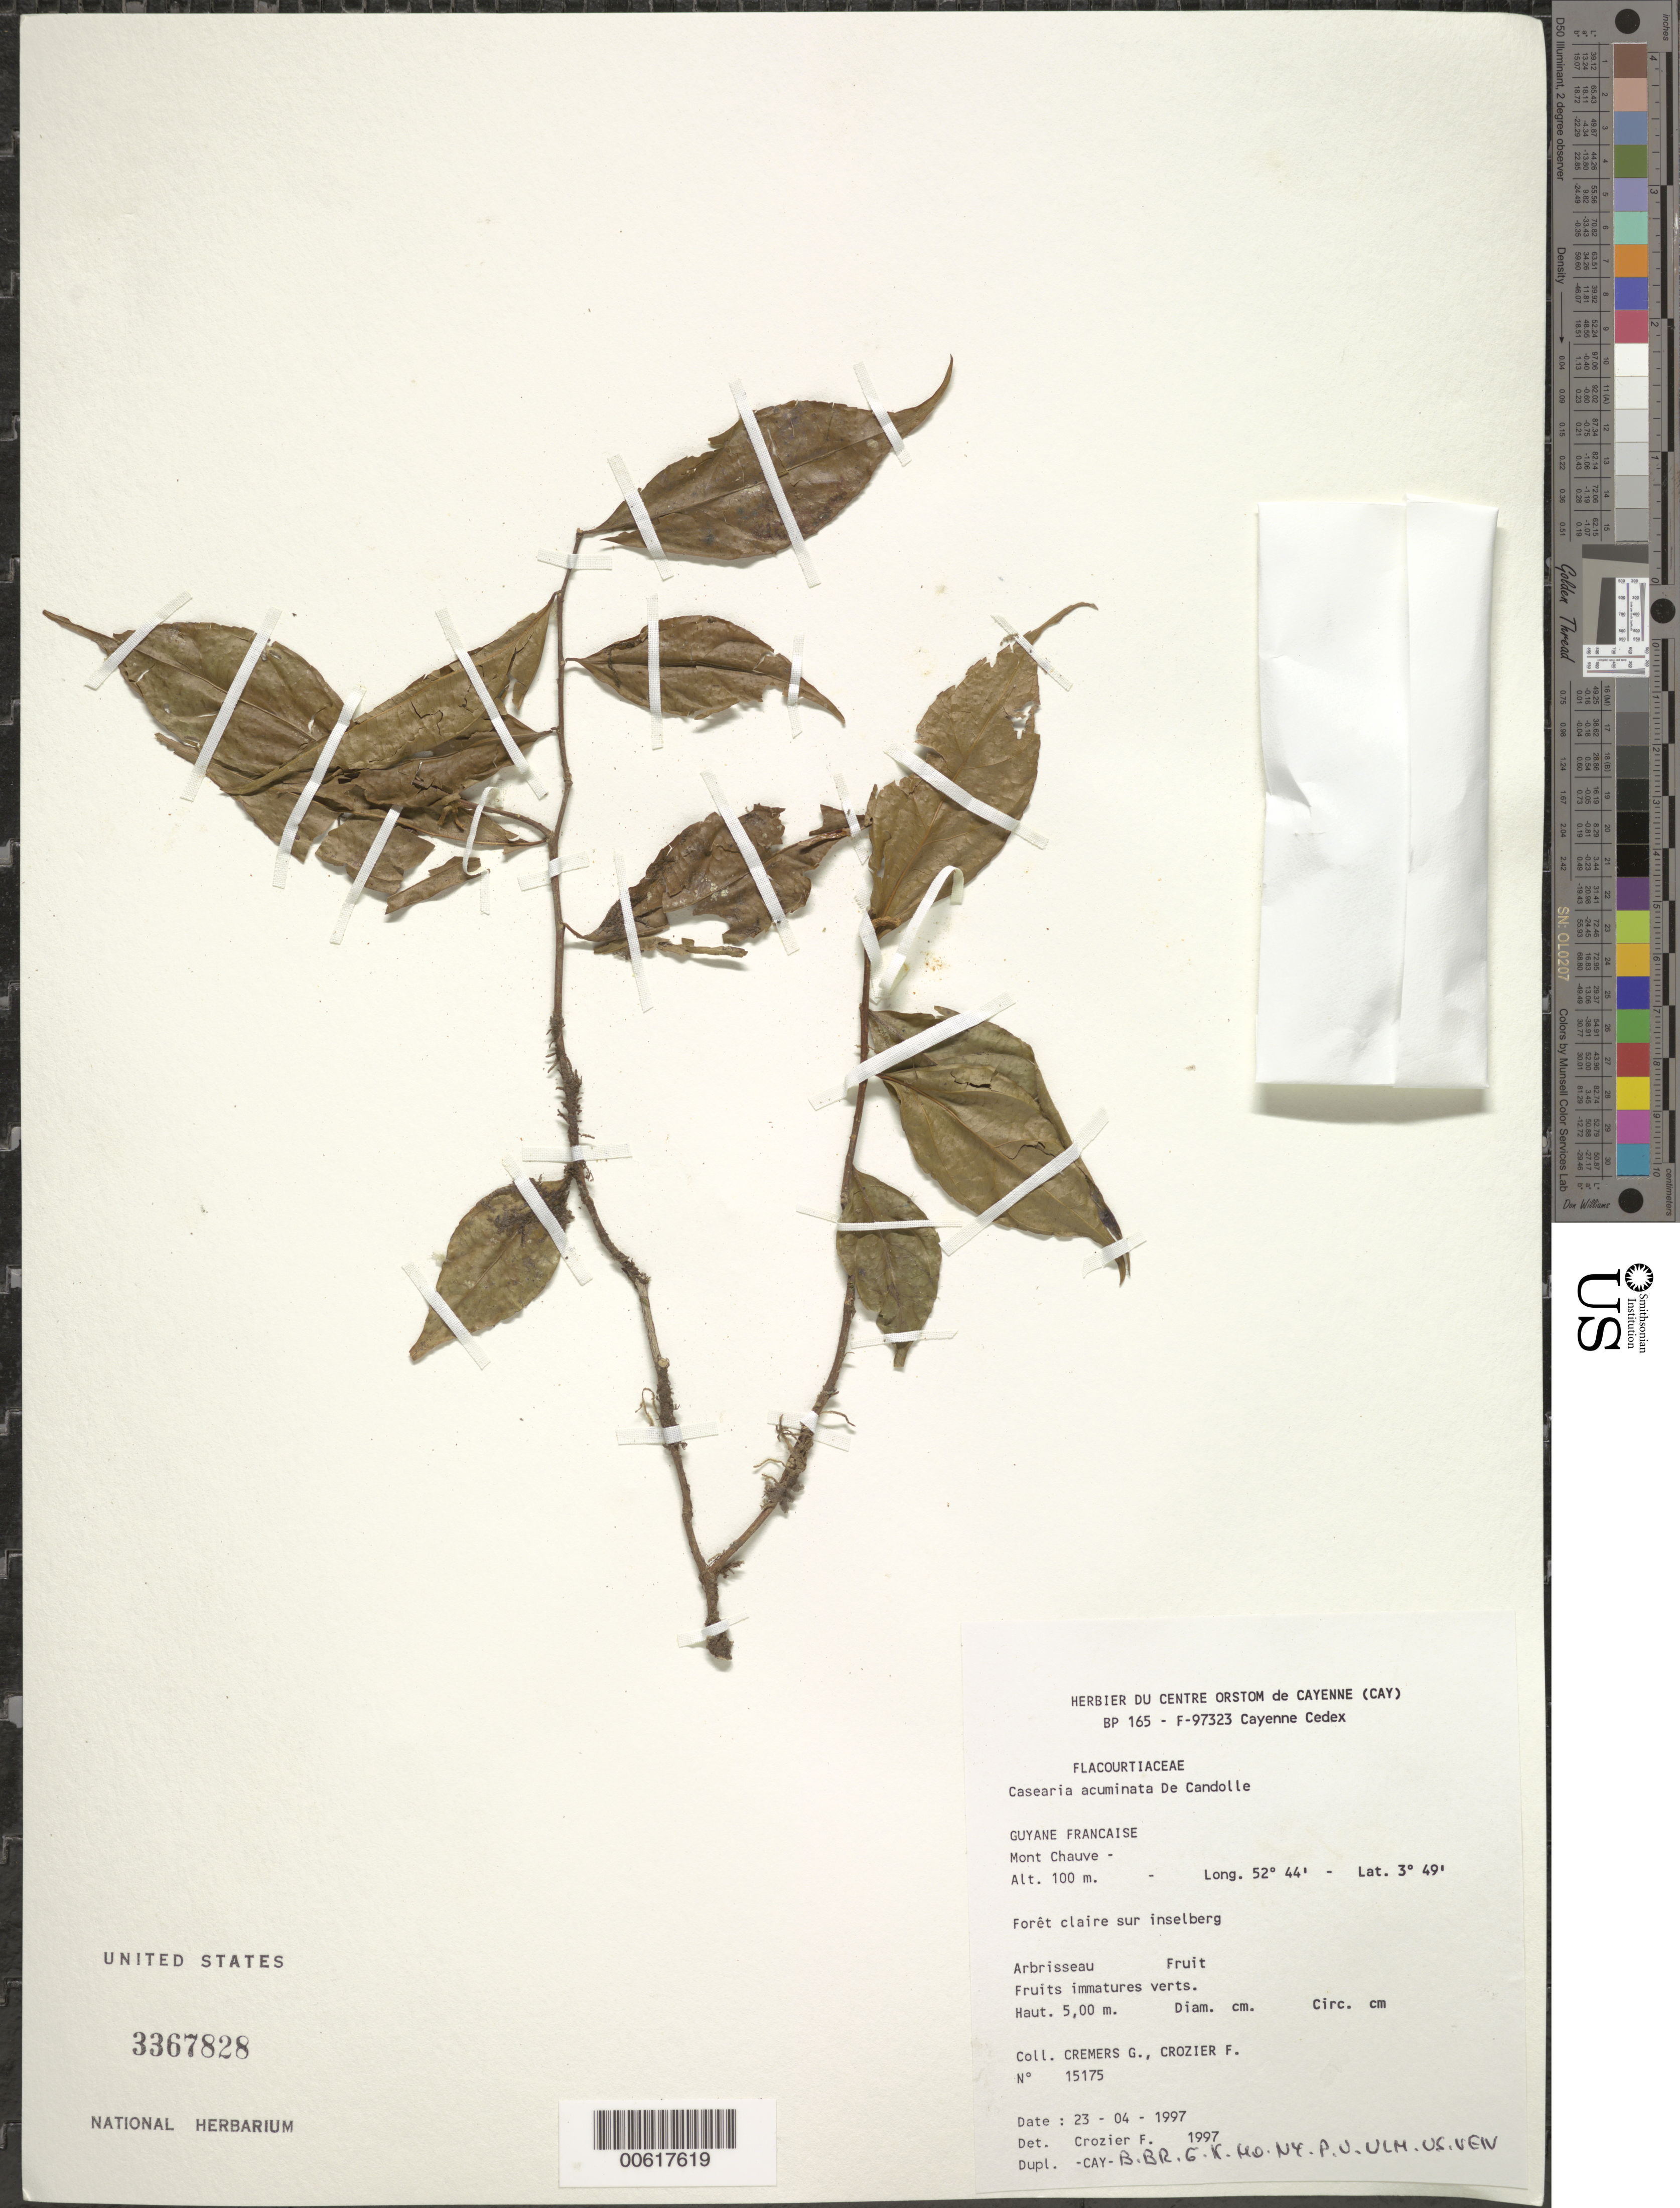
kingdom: Plantae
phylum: Tracheophyta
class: Magnoliopsida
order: Malpighiales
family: Salicaceae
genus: Casearia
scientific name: Casearia acuminata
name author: DC.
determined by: Crozier, F.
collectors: G. Cremers & F. Crozier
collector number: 15175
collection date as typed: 23-Apr-97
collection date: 1997-04-23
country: French Guiana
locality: Mont Chauve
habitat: Forest clearing on inselberg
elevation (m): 100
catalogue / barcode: US 3367828